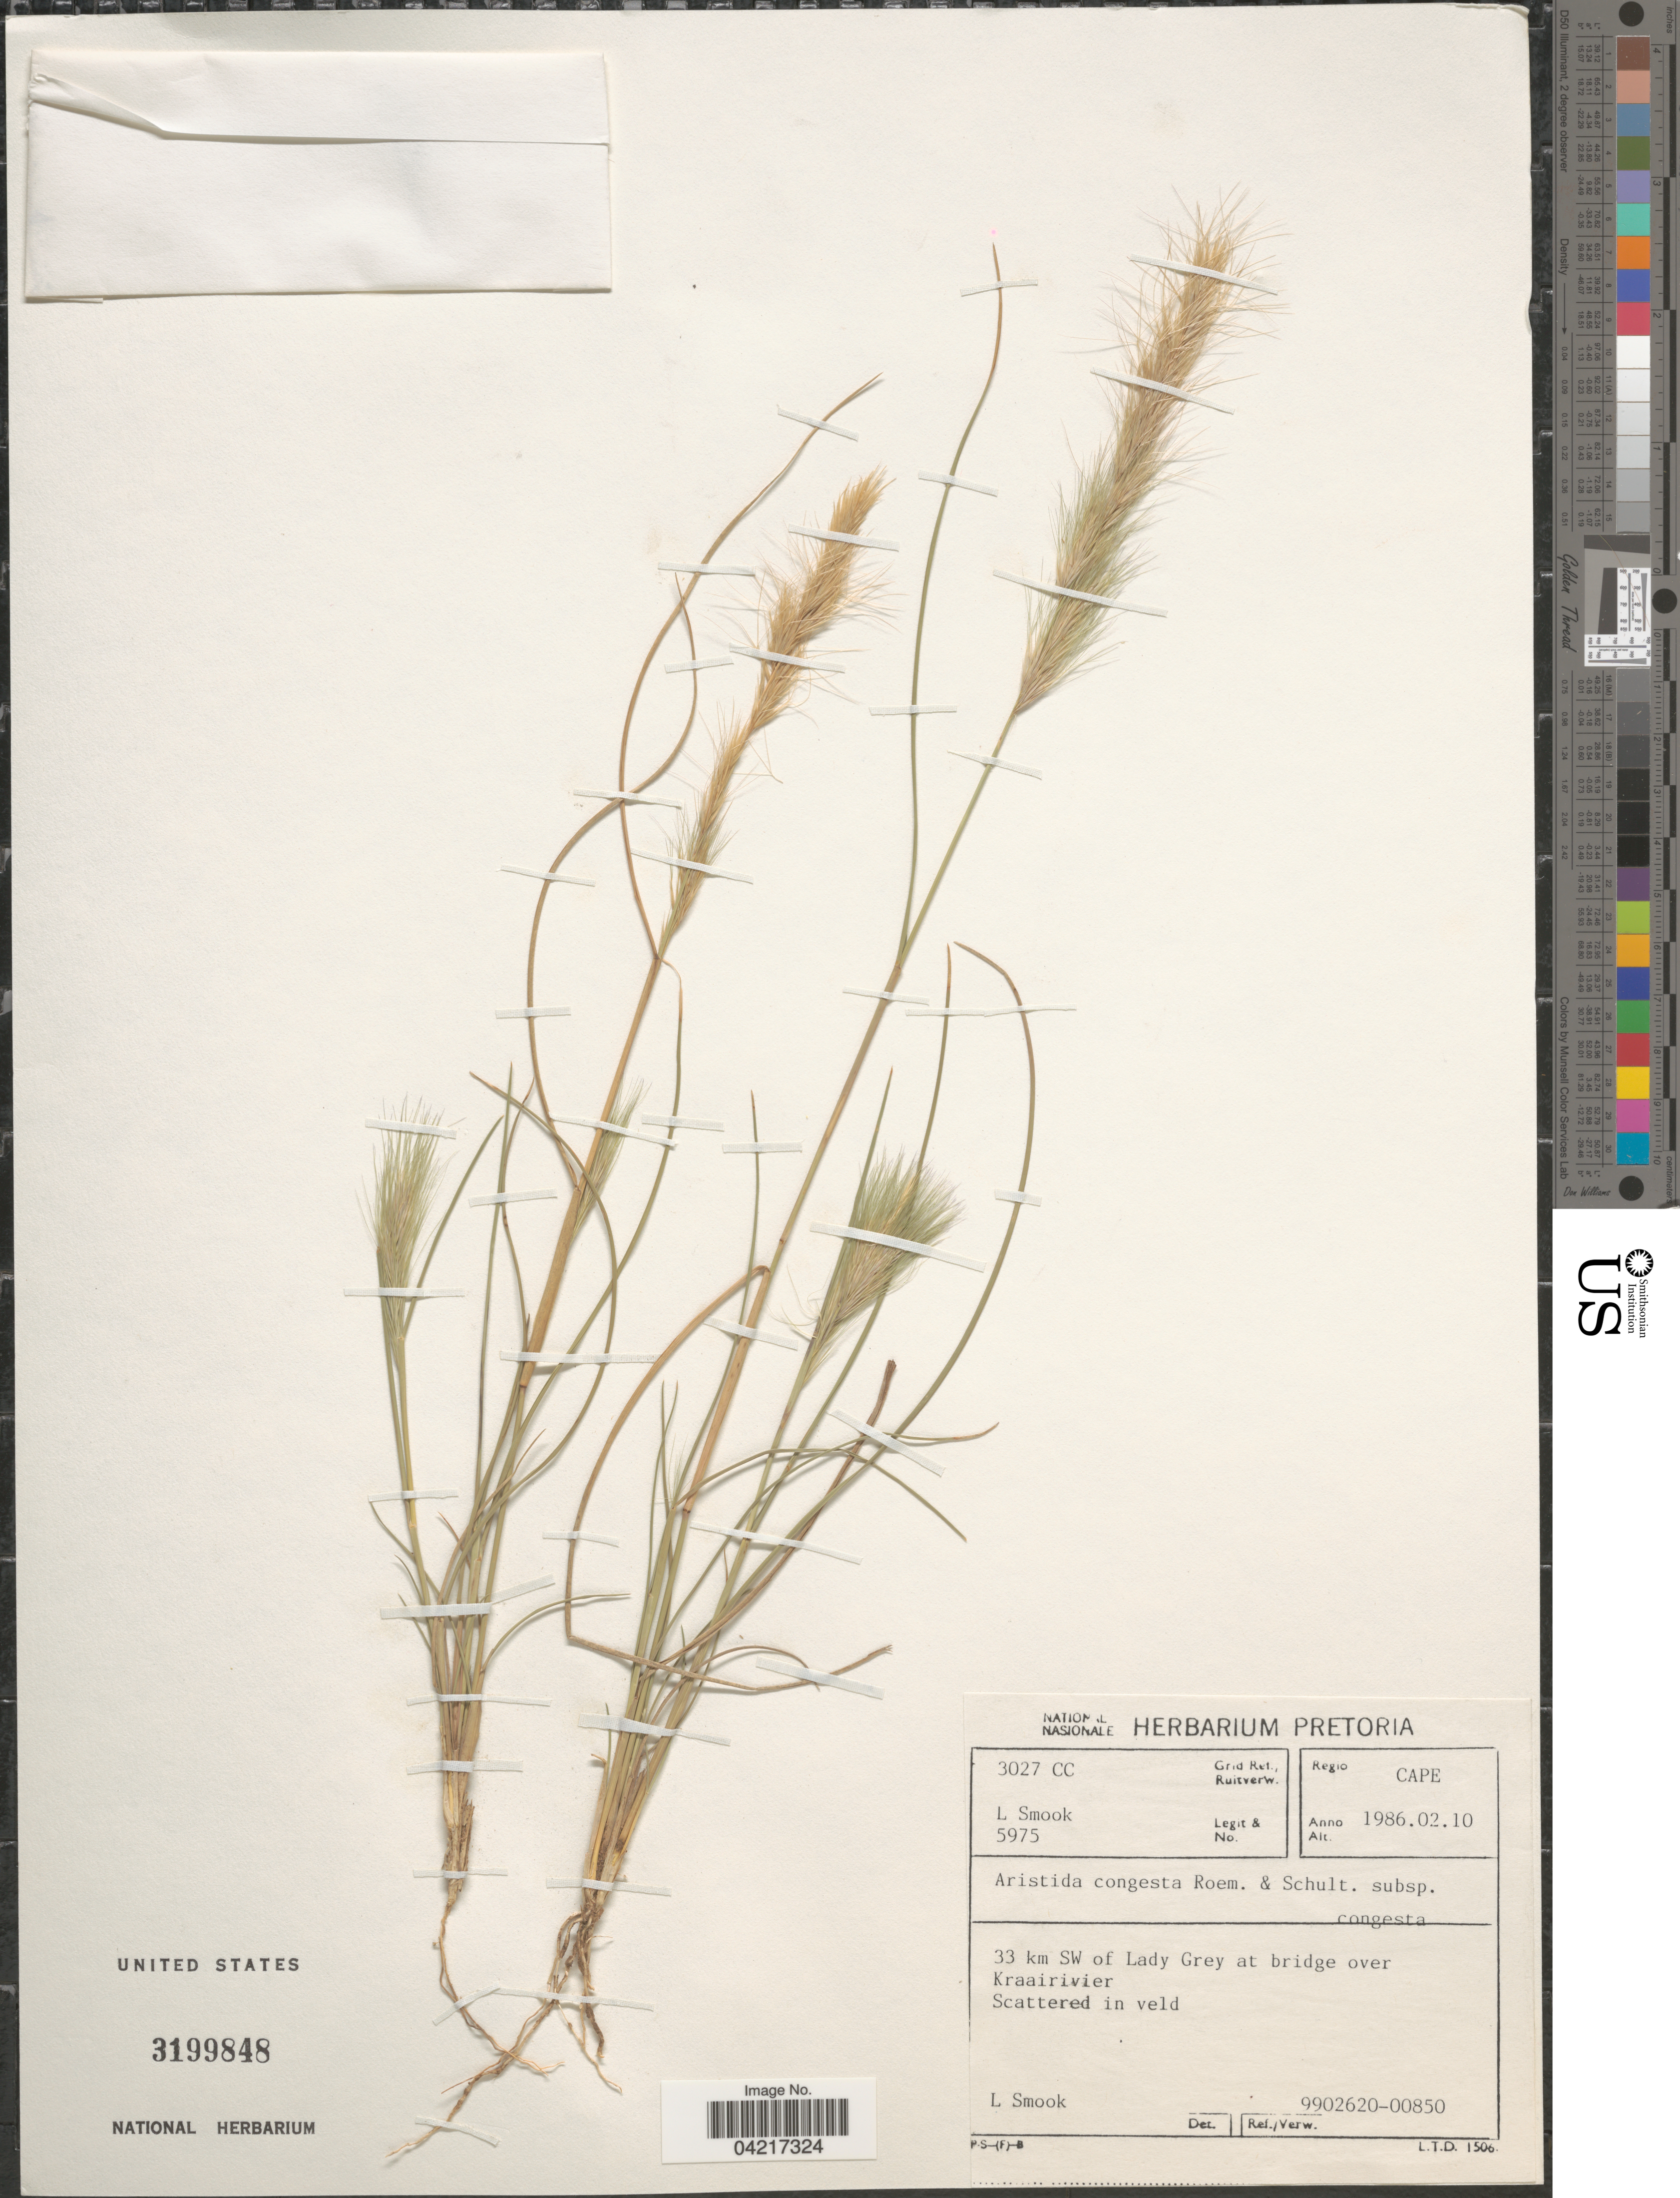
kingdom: Plantae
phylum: Tracheophyta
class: Liliopsida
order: Poales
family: Poaceae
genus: Aristida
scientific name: Aristida congesta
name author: Roem. & Schult.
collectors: L. Smook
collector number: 5975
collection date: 1986-02-10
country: South Africa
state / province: Eastern Cape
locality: Grid Ref./ Ruitverw. 3027CC. Regio Cape. 33 km SW of Lady Grey at bridge over Kraairivier.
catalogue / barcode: US 3199848